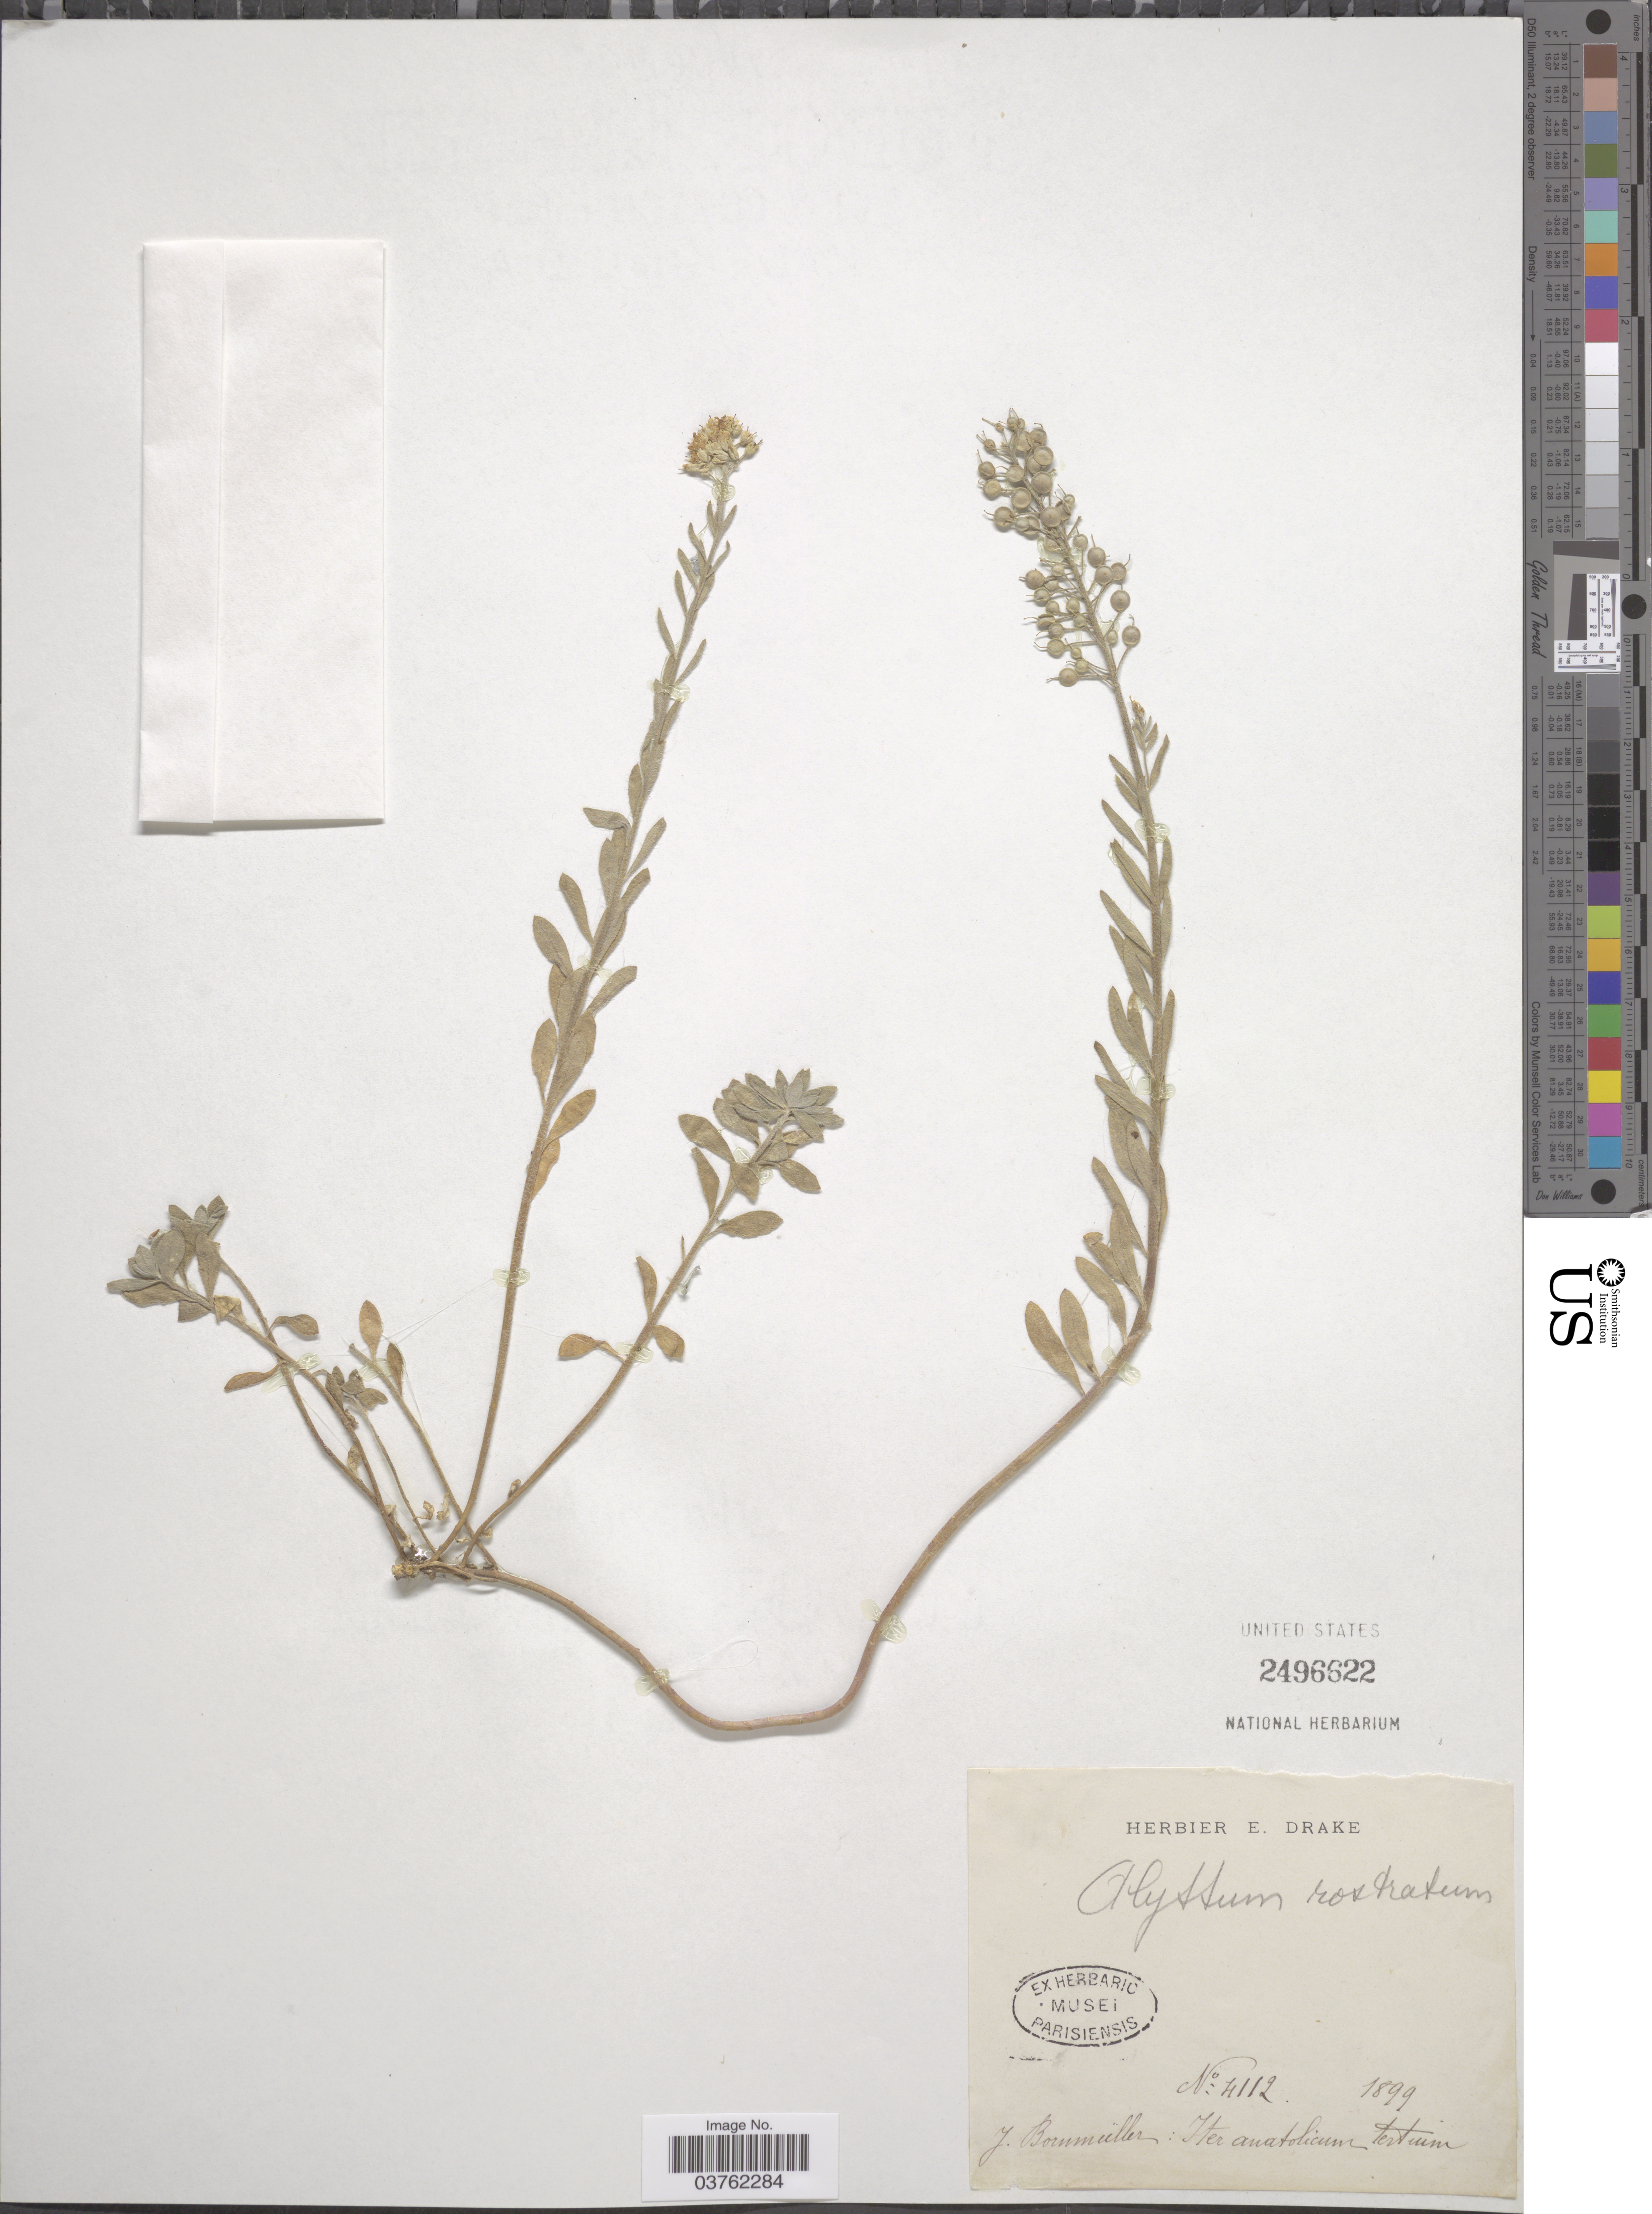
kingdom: Plantae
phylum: Tracheophyta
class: Magnoliopsida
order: Brassicales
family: Brassicaceae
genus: Alyssum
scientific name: Alyssum rostratum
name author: Wierzb. ex Nyman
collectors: J. Bornmüller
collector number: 4112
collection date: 1889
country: Turkey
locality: Iter anatolicum tertium.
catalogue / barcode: US 2496622